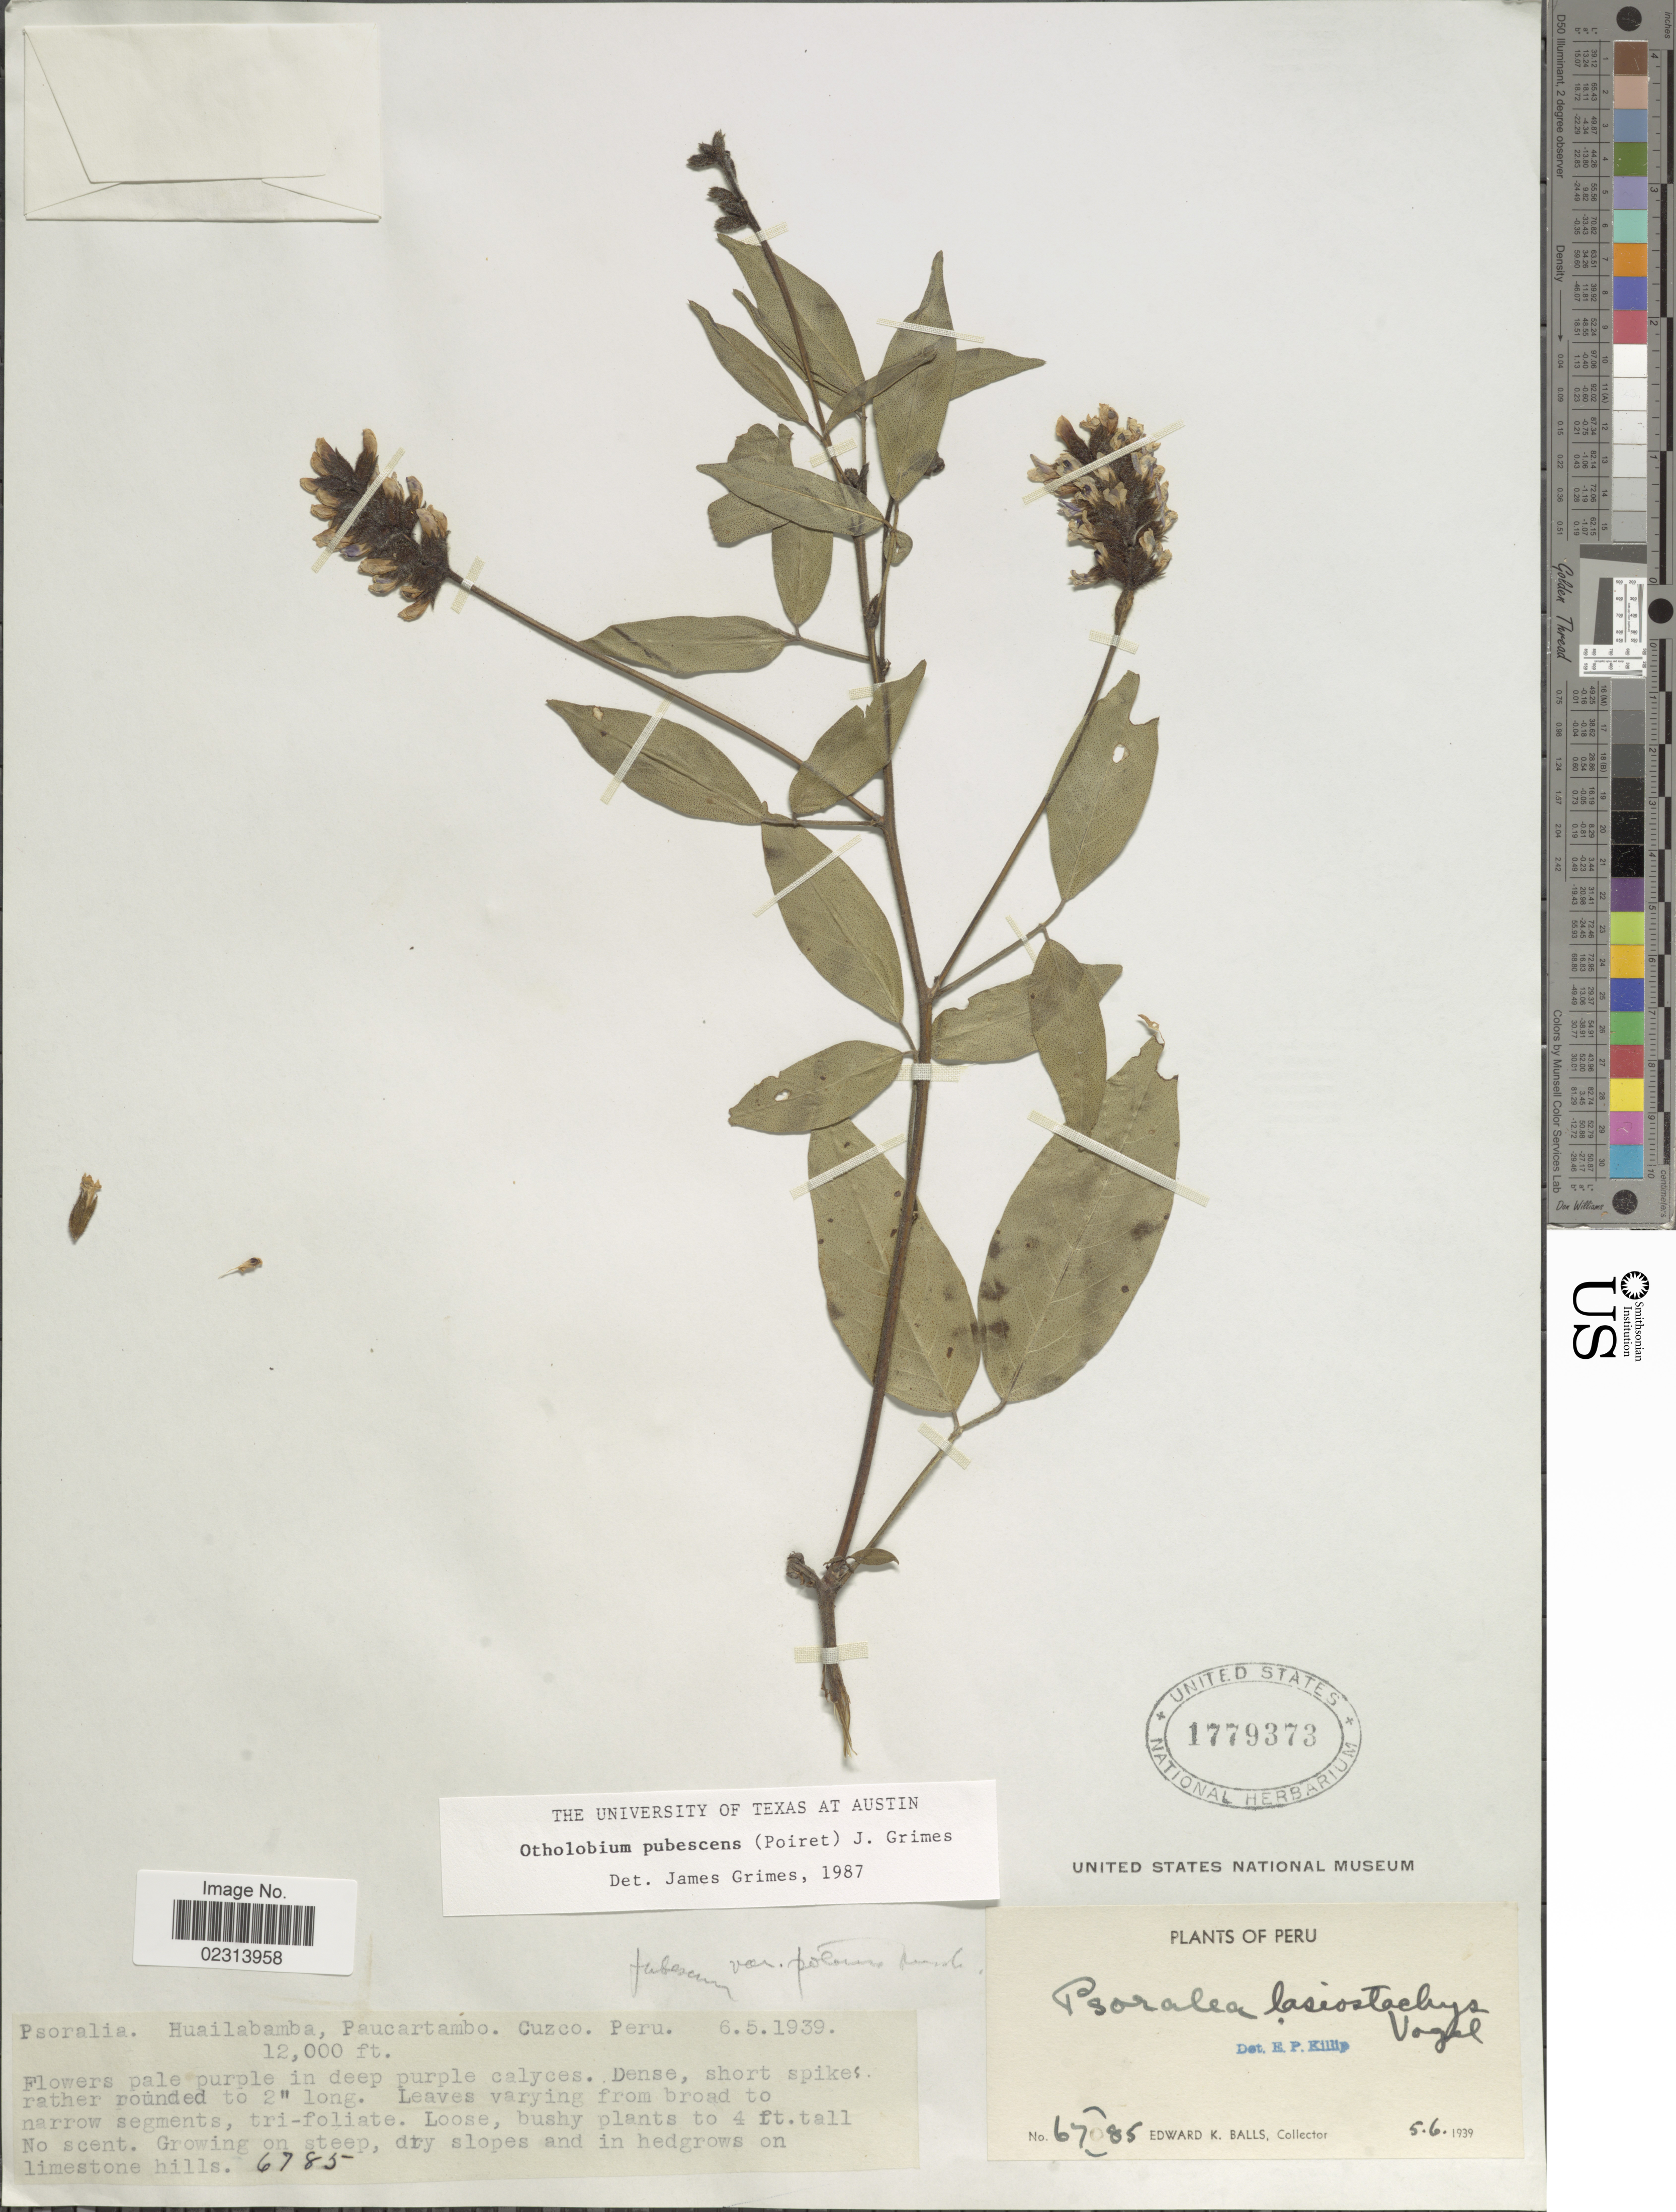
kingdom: Plantae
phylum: Tracheophyta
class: Magnoliopsida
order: Fabales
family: Fabaceae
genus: Otholobium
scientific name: Otholobium pubescens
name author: (Poir.) J.W. Grimes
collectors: E. K. Balls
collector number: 6785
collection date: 1939-05-06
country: Peru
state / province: Cusco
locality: Huailabamba, Paucartambo, Cuzco, Peru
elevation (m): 3658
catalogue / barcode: US 1779373